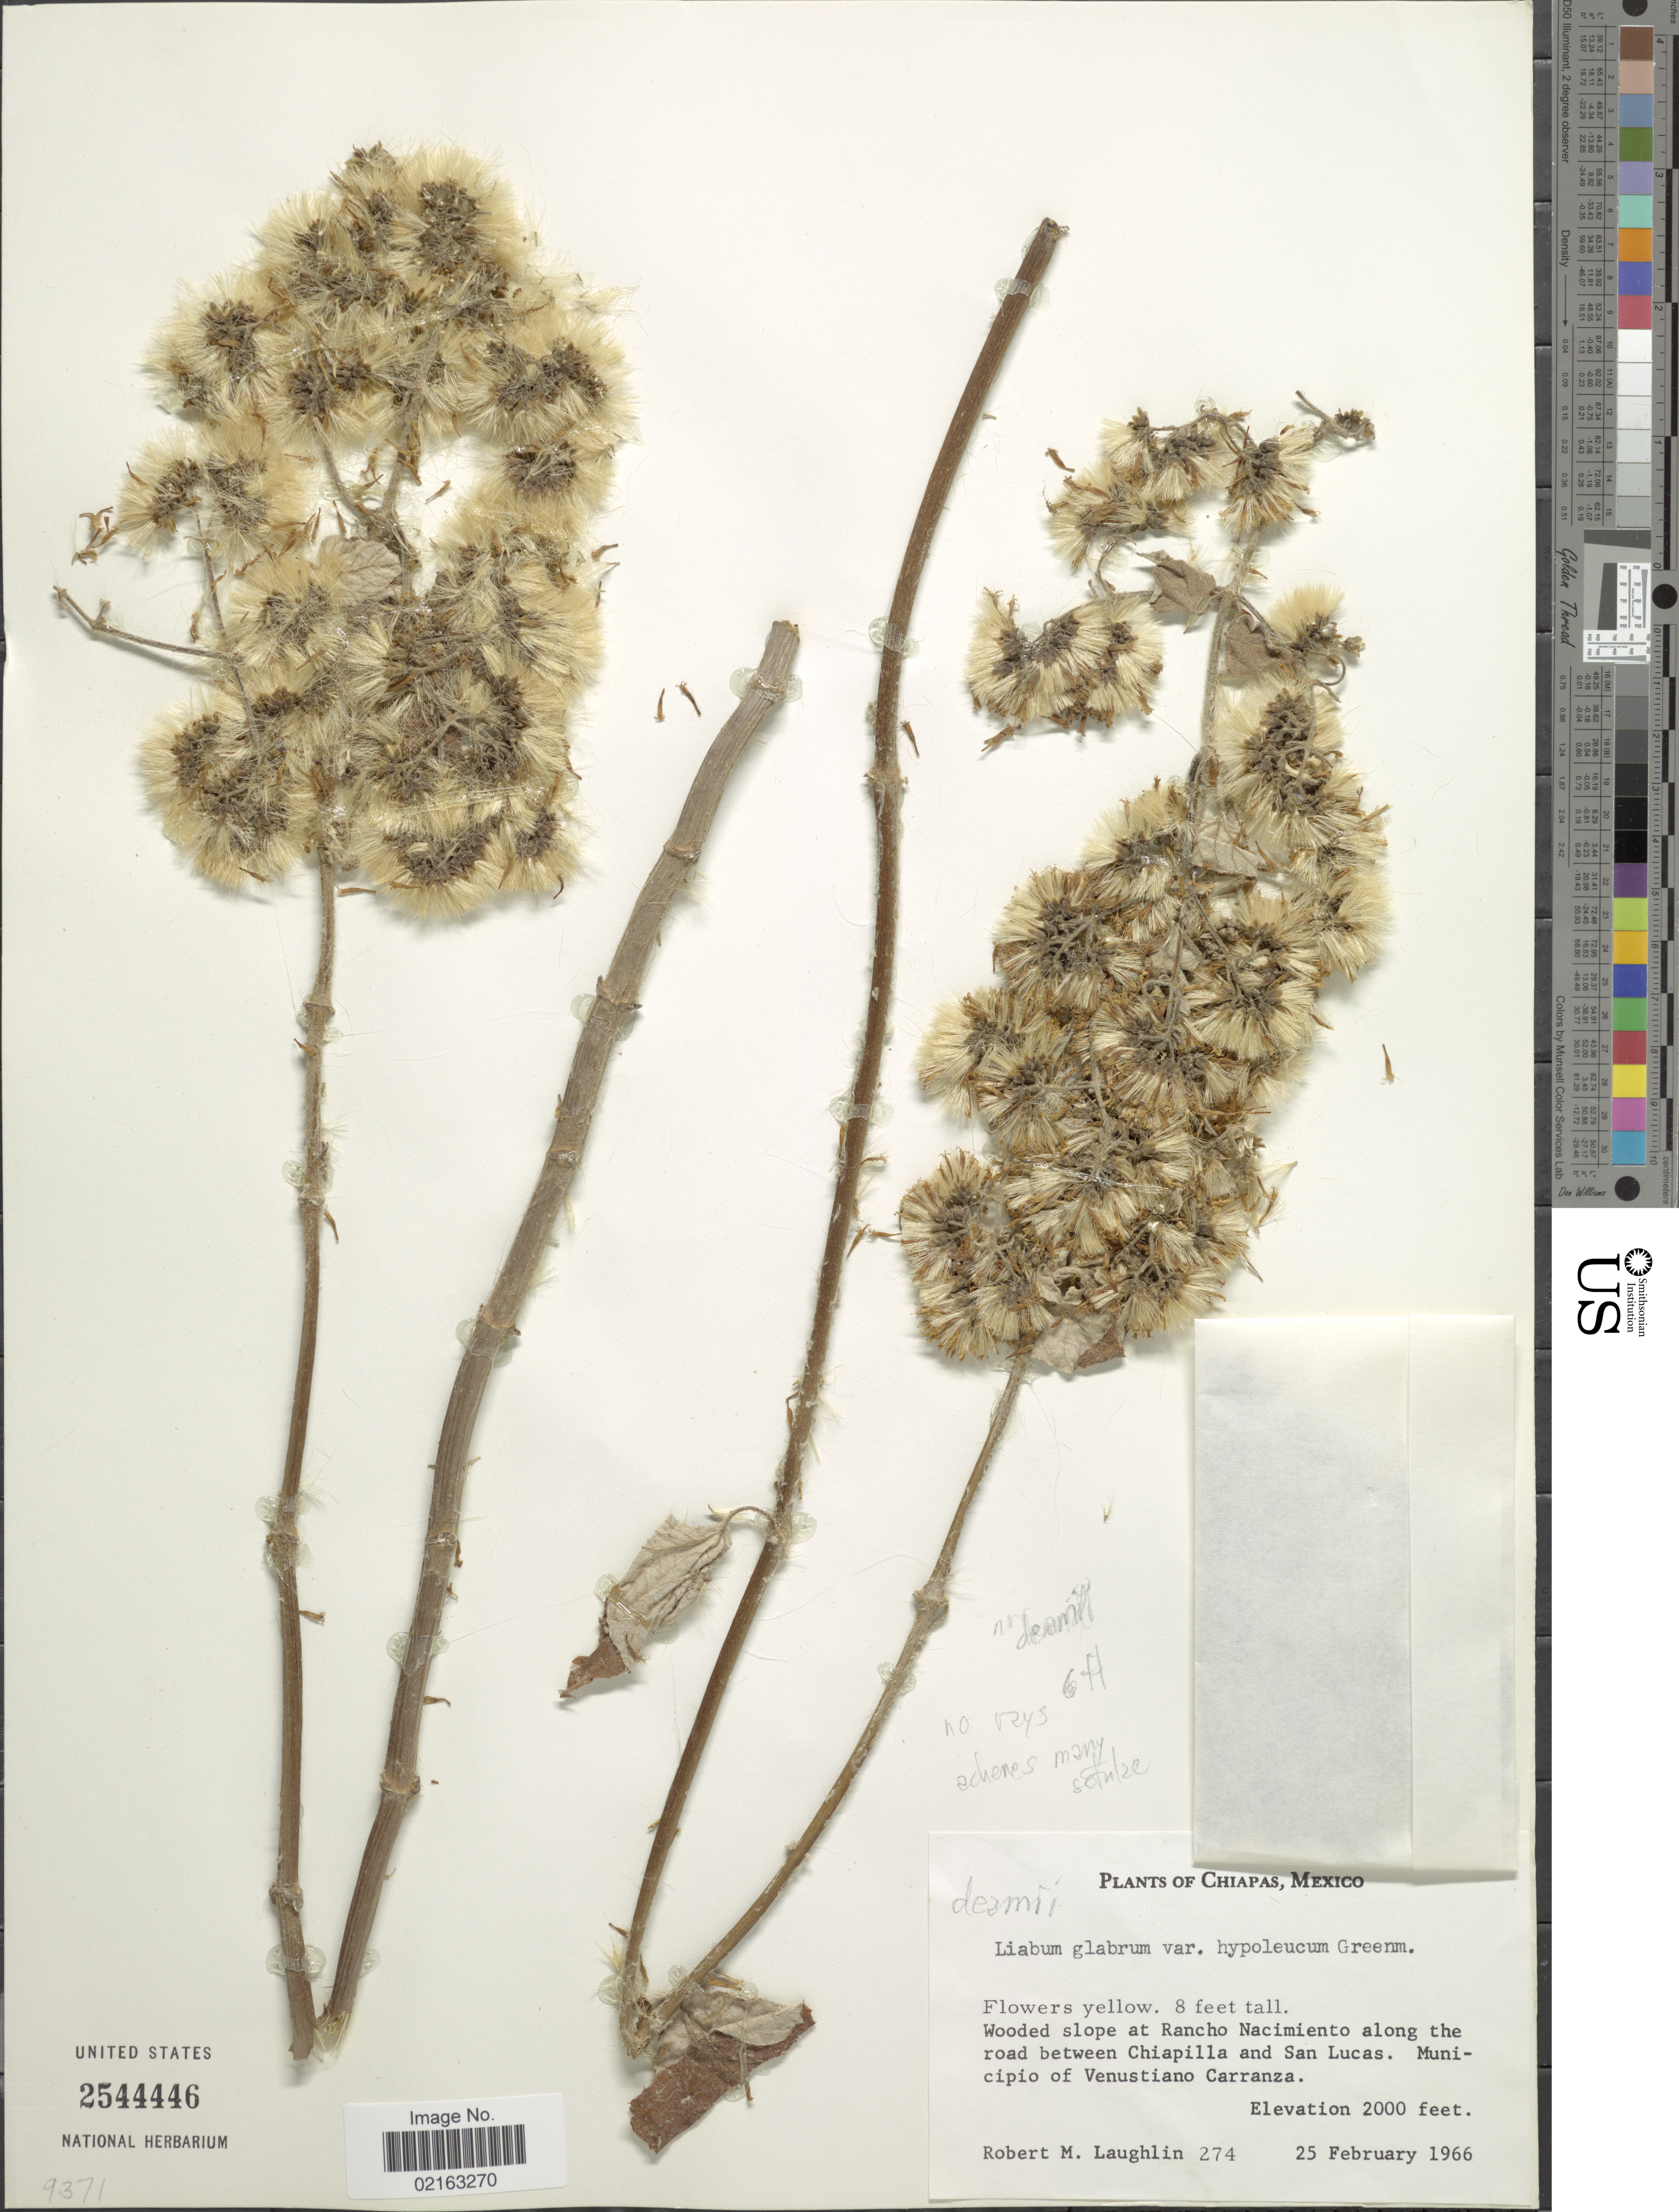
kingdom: Plantae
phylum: Tracheophyta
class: Magnoliopsida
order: Asterales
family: Asteraceae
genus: Sinclairia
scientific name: Sinclairia deamii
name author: (B.L. Rob. & Bartl.) Rydb.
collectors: R. M. Laughlin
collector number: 274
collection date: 1966-02-25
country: Mexico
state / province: Chiapas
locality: Wooded slope at Rancho Nacimiento along the road between Chiapilla and San Lucas. Municipio of Venustiano Carranza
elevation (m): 610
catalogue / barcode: US 2544446